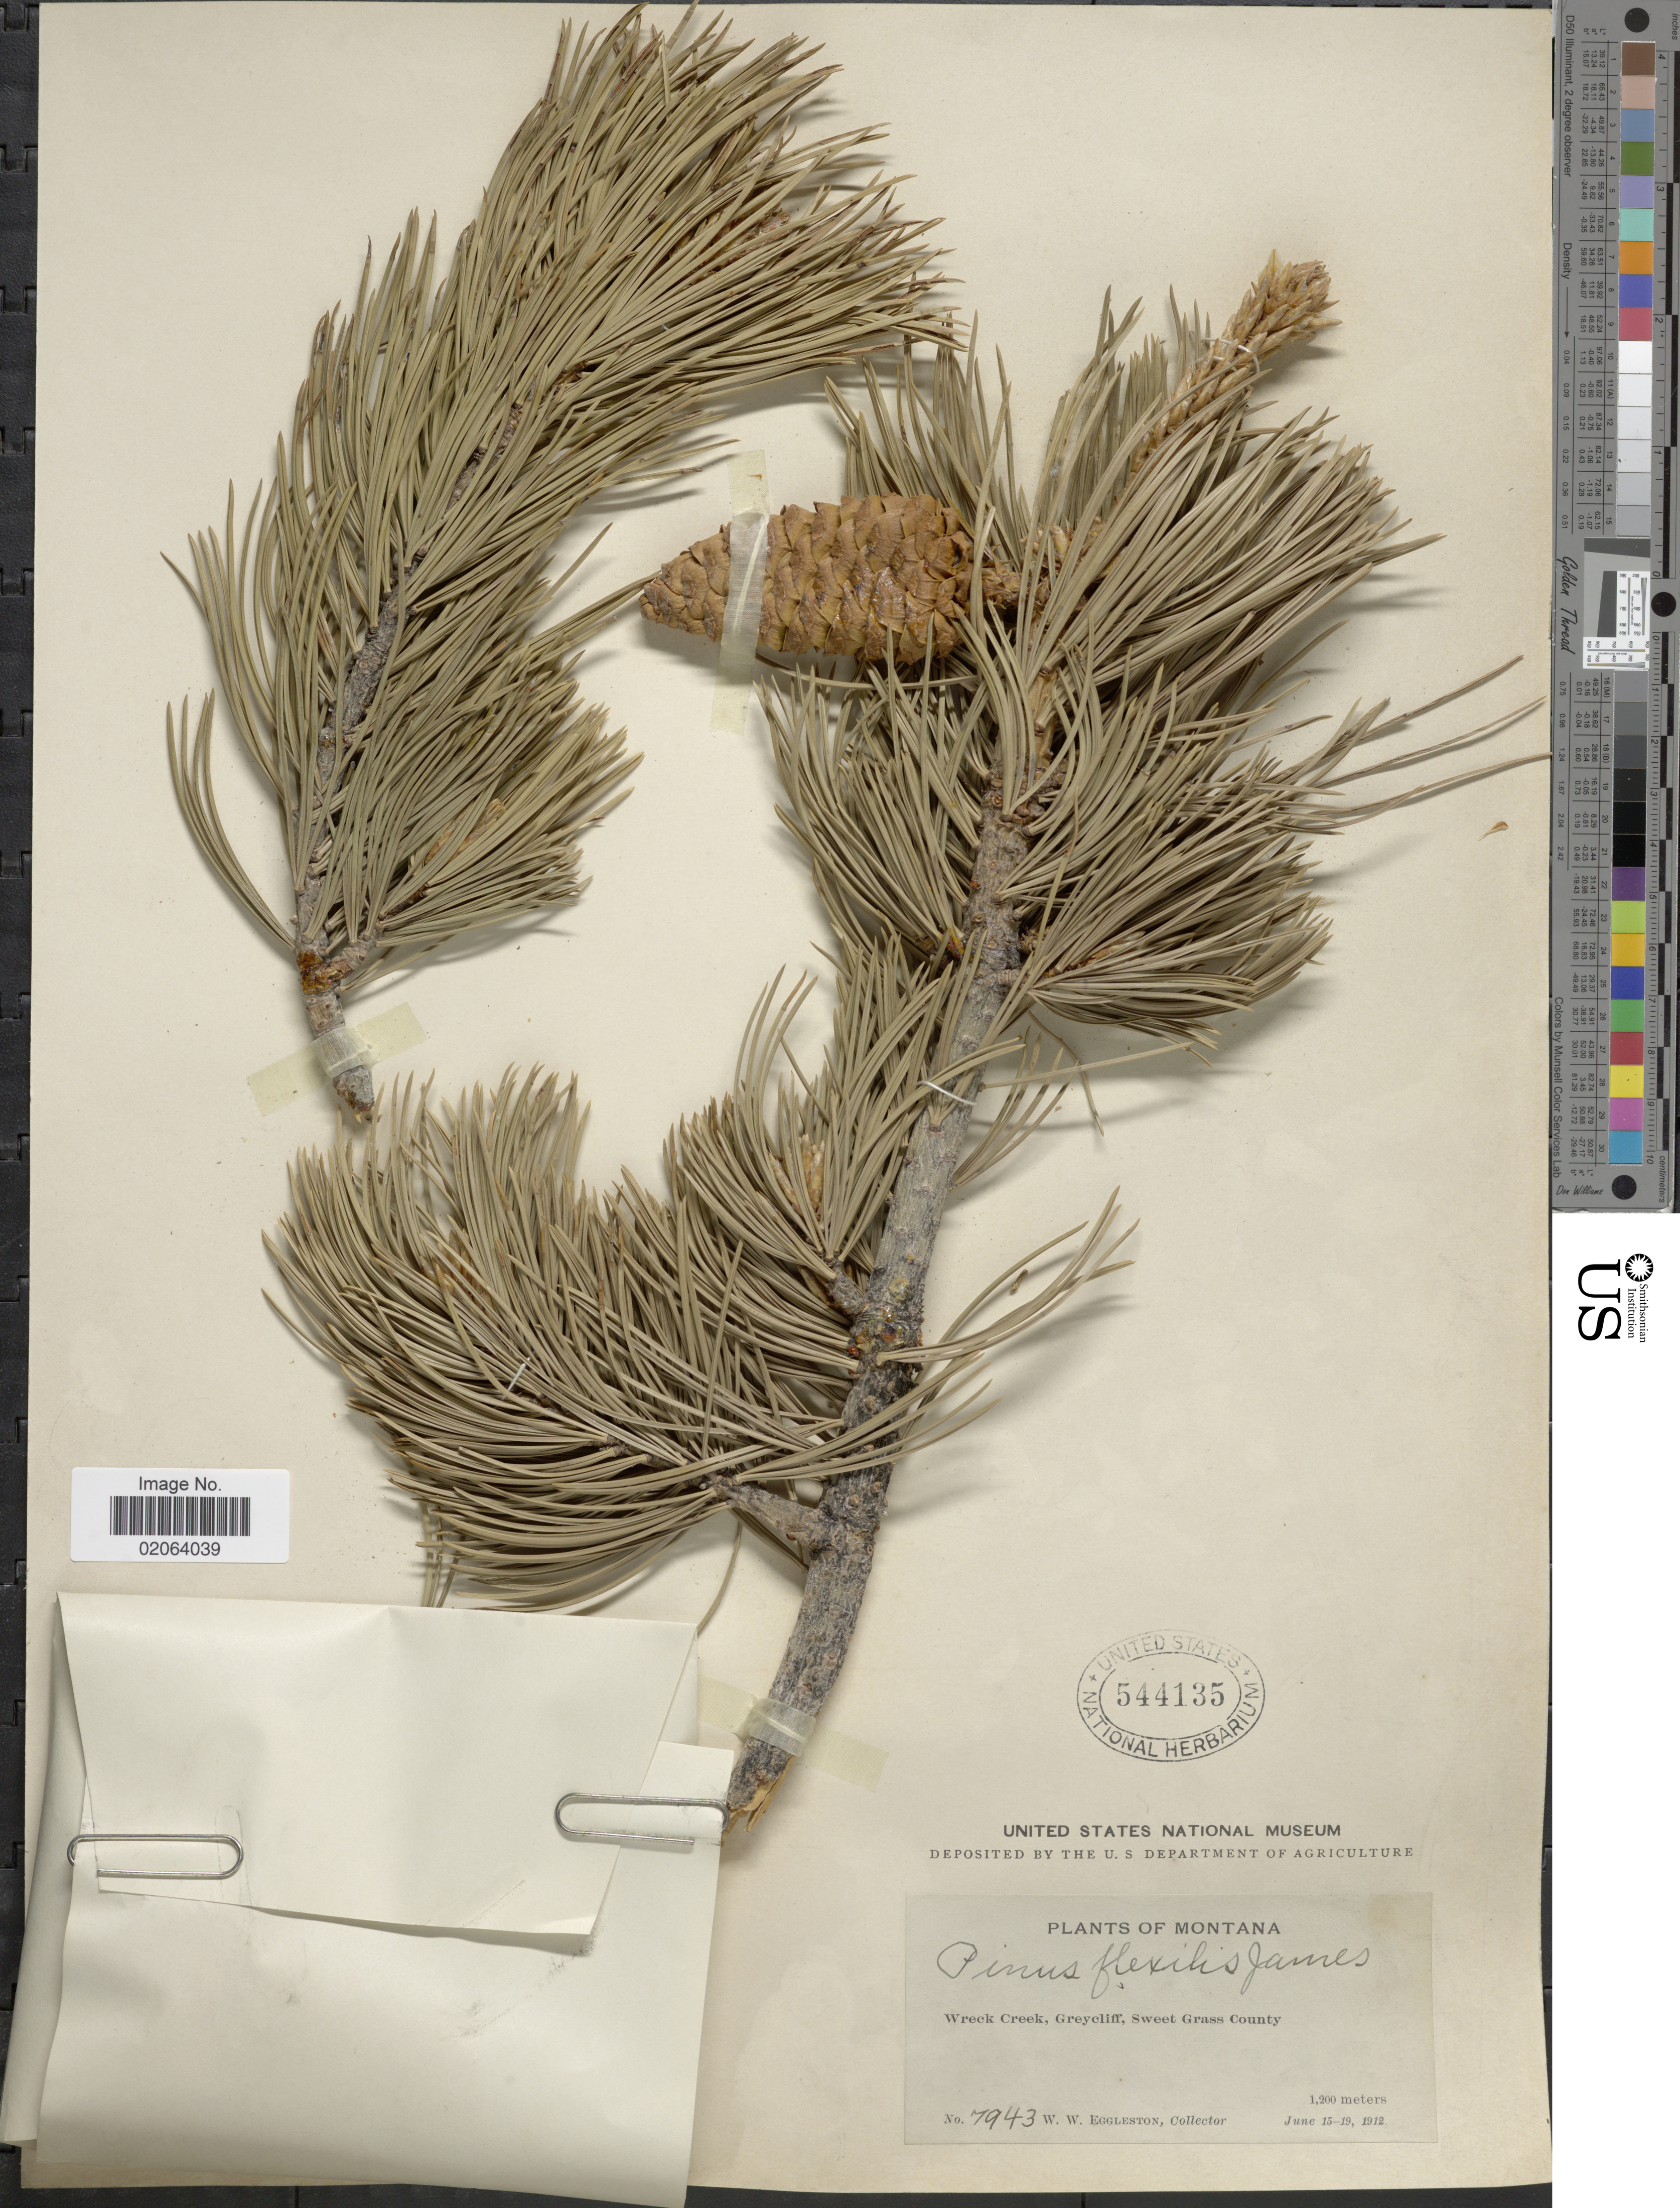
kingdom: Plantae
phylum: Tracheophyta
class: Pinopsida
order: Pinales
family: Pinaceae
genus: Pinus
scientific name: Pinus flexilis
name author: E. James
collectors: W. W. Eggleston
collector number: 7943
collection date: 1912-06-15/1912-06-19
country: United States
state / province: Montana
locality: Wreck Creek, Greycliff, Sweet Grass County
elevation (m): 1200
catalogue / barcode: US 544135